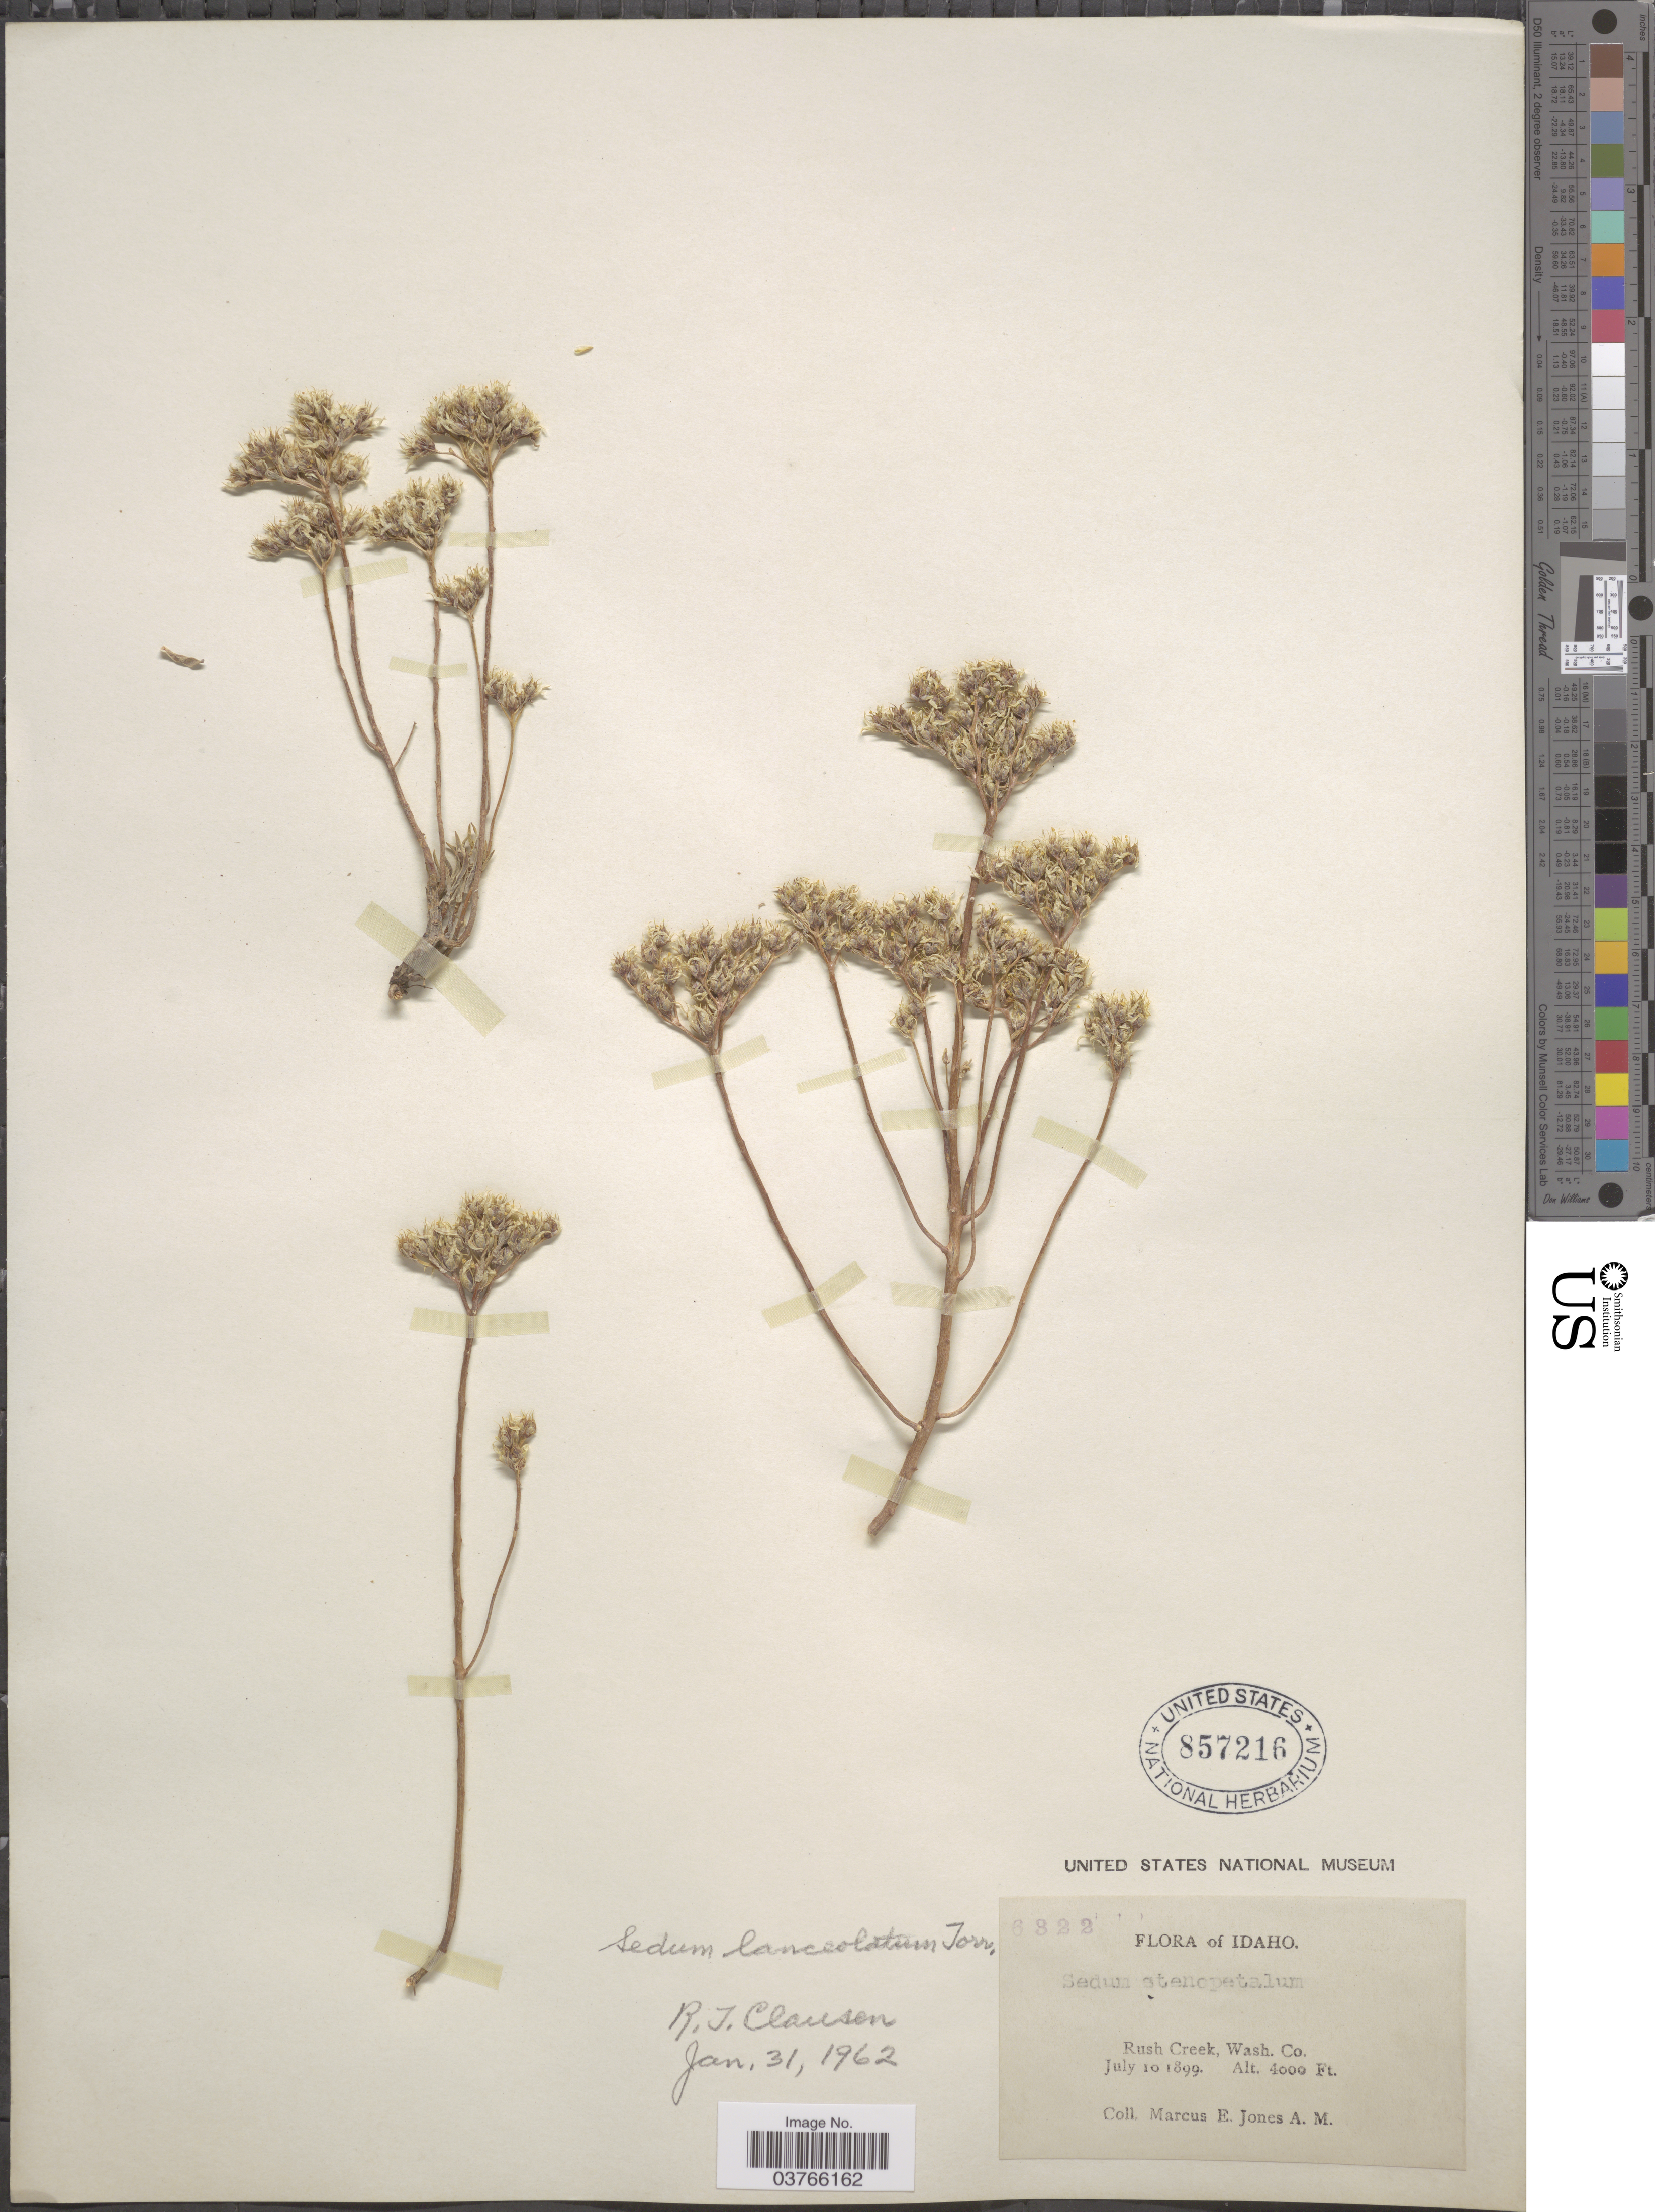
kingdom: Plantae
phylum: Tracheophyta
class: Magnoliopsida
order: Saxifragales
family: Crassulaceae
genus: Sedum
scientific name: Sedum lanceolatum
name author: Torr.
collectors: M. E. Jones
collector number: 6322*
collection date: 1899-07-10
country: United States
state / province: Idaho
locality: Rush Creek, Wash. Co.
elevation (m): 1219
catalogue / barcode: US 857216